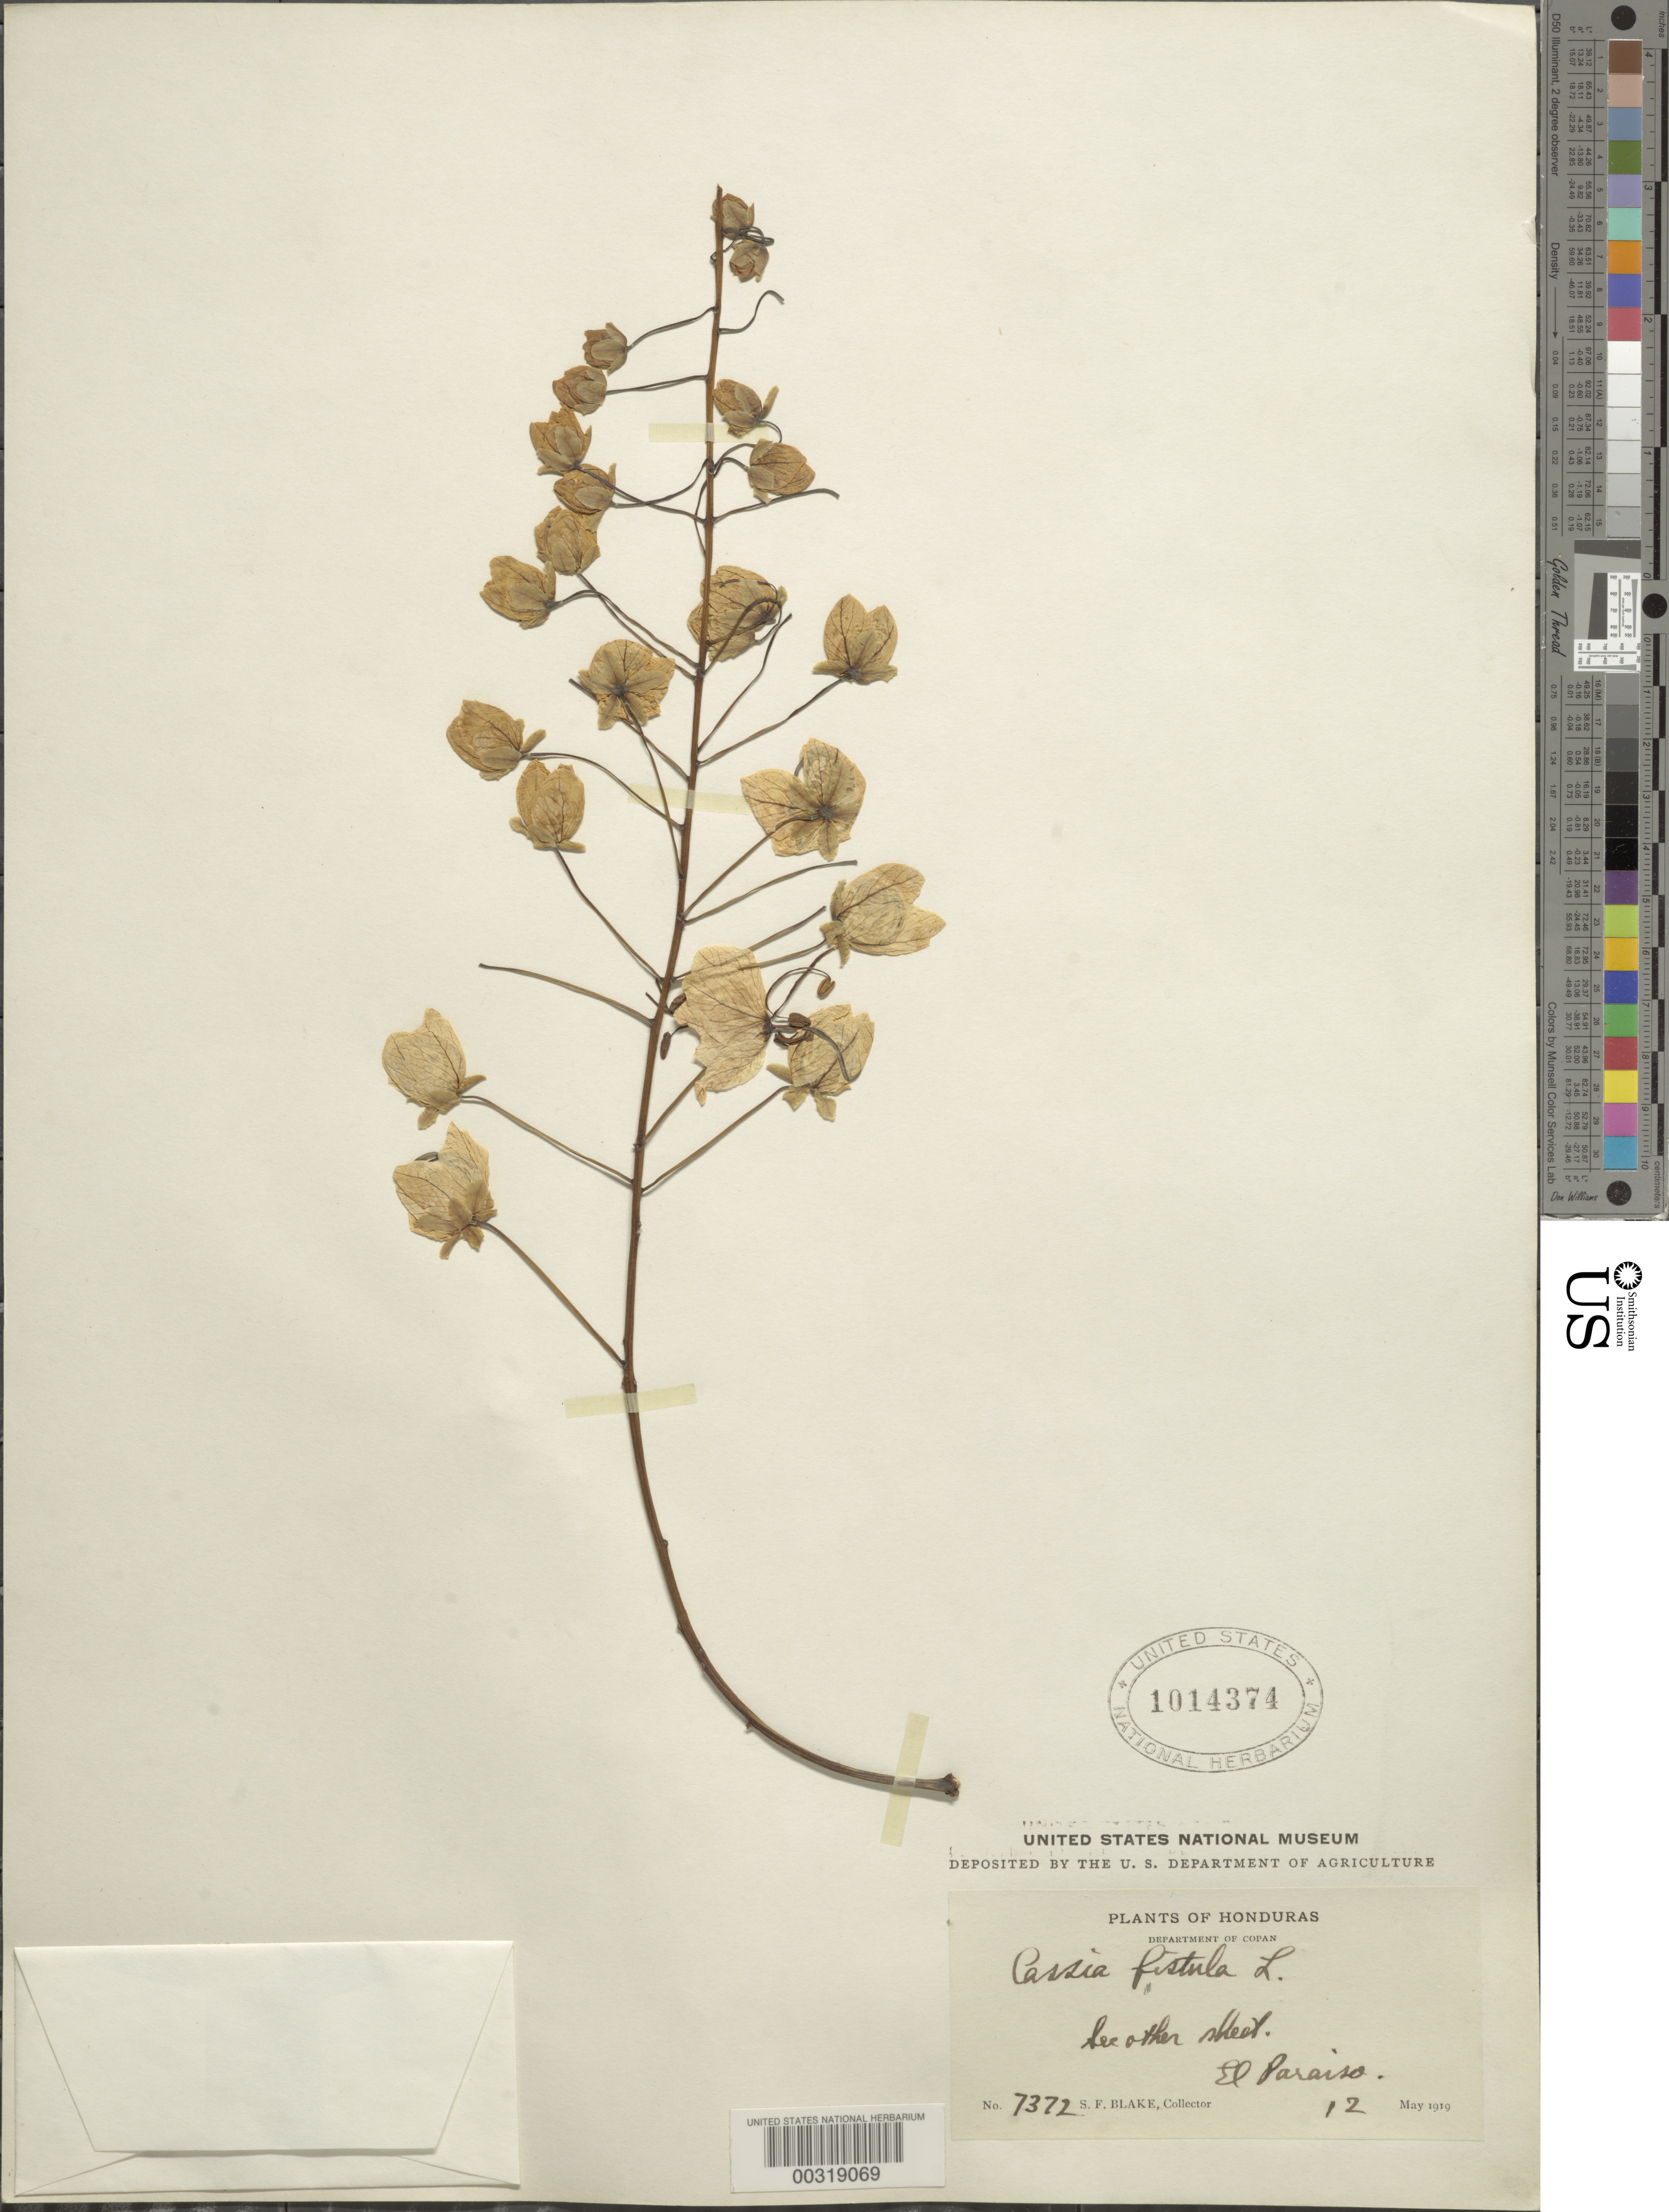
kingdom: Plantae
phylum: Tracheophyta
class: Magnoliopsida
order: Fabales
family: Fabaceae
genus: Cassia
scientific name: Cassia fistula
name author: L.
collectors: S. Blake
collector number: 7372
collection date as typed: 12 May 1919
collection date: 1919-05-12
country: Honduras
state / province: Copán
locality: El Paraiso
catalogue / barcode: US 1014374